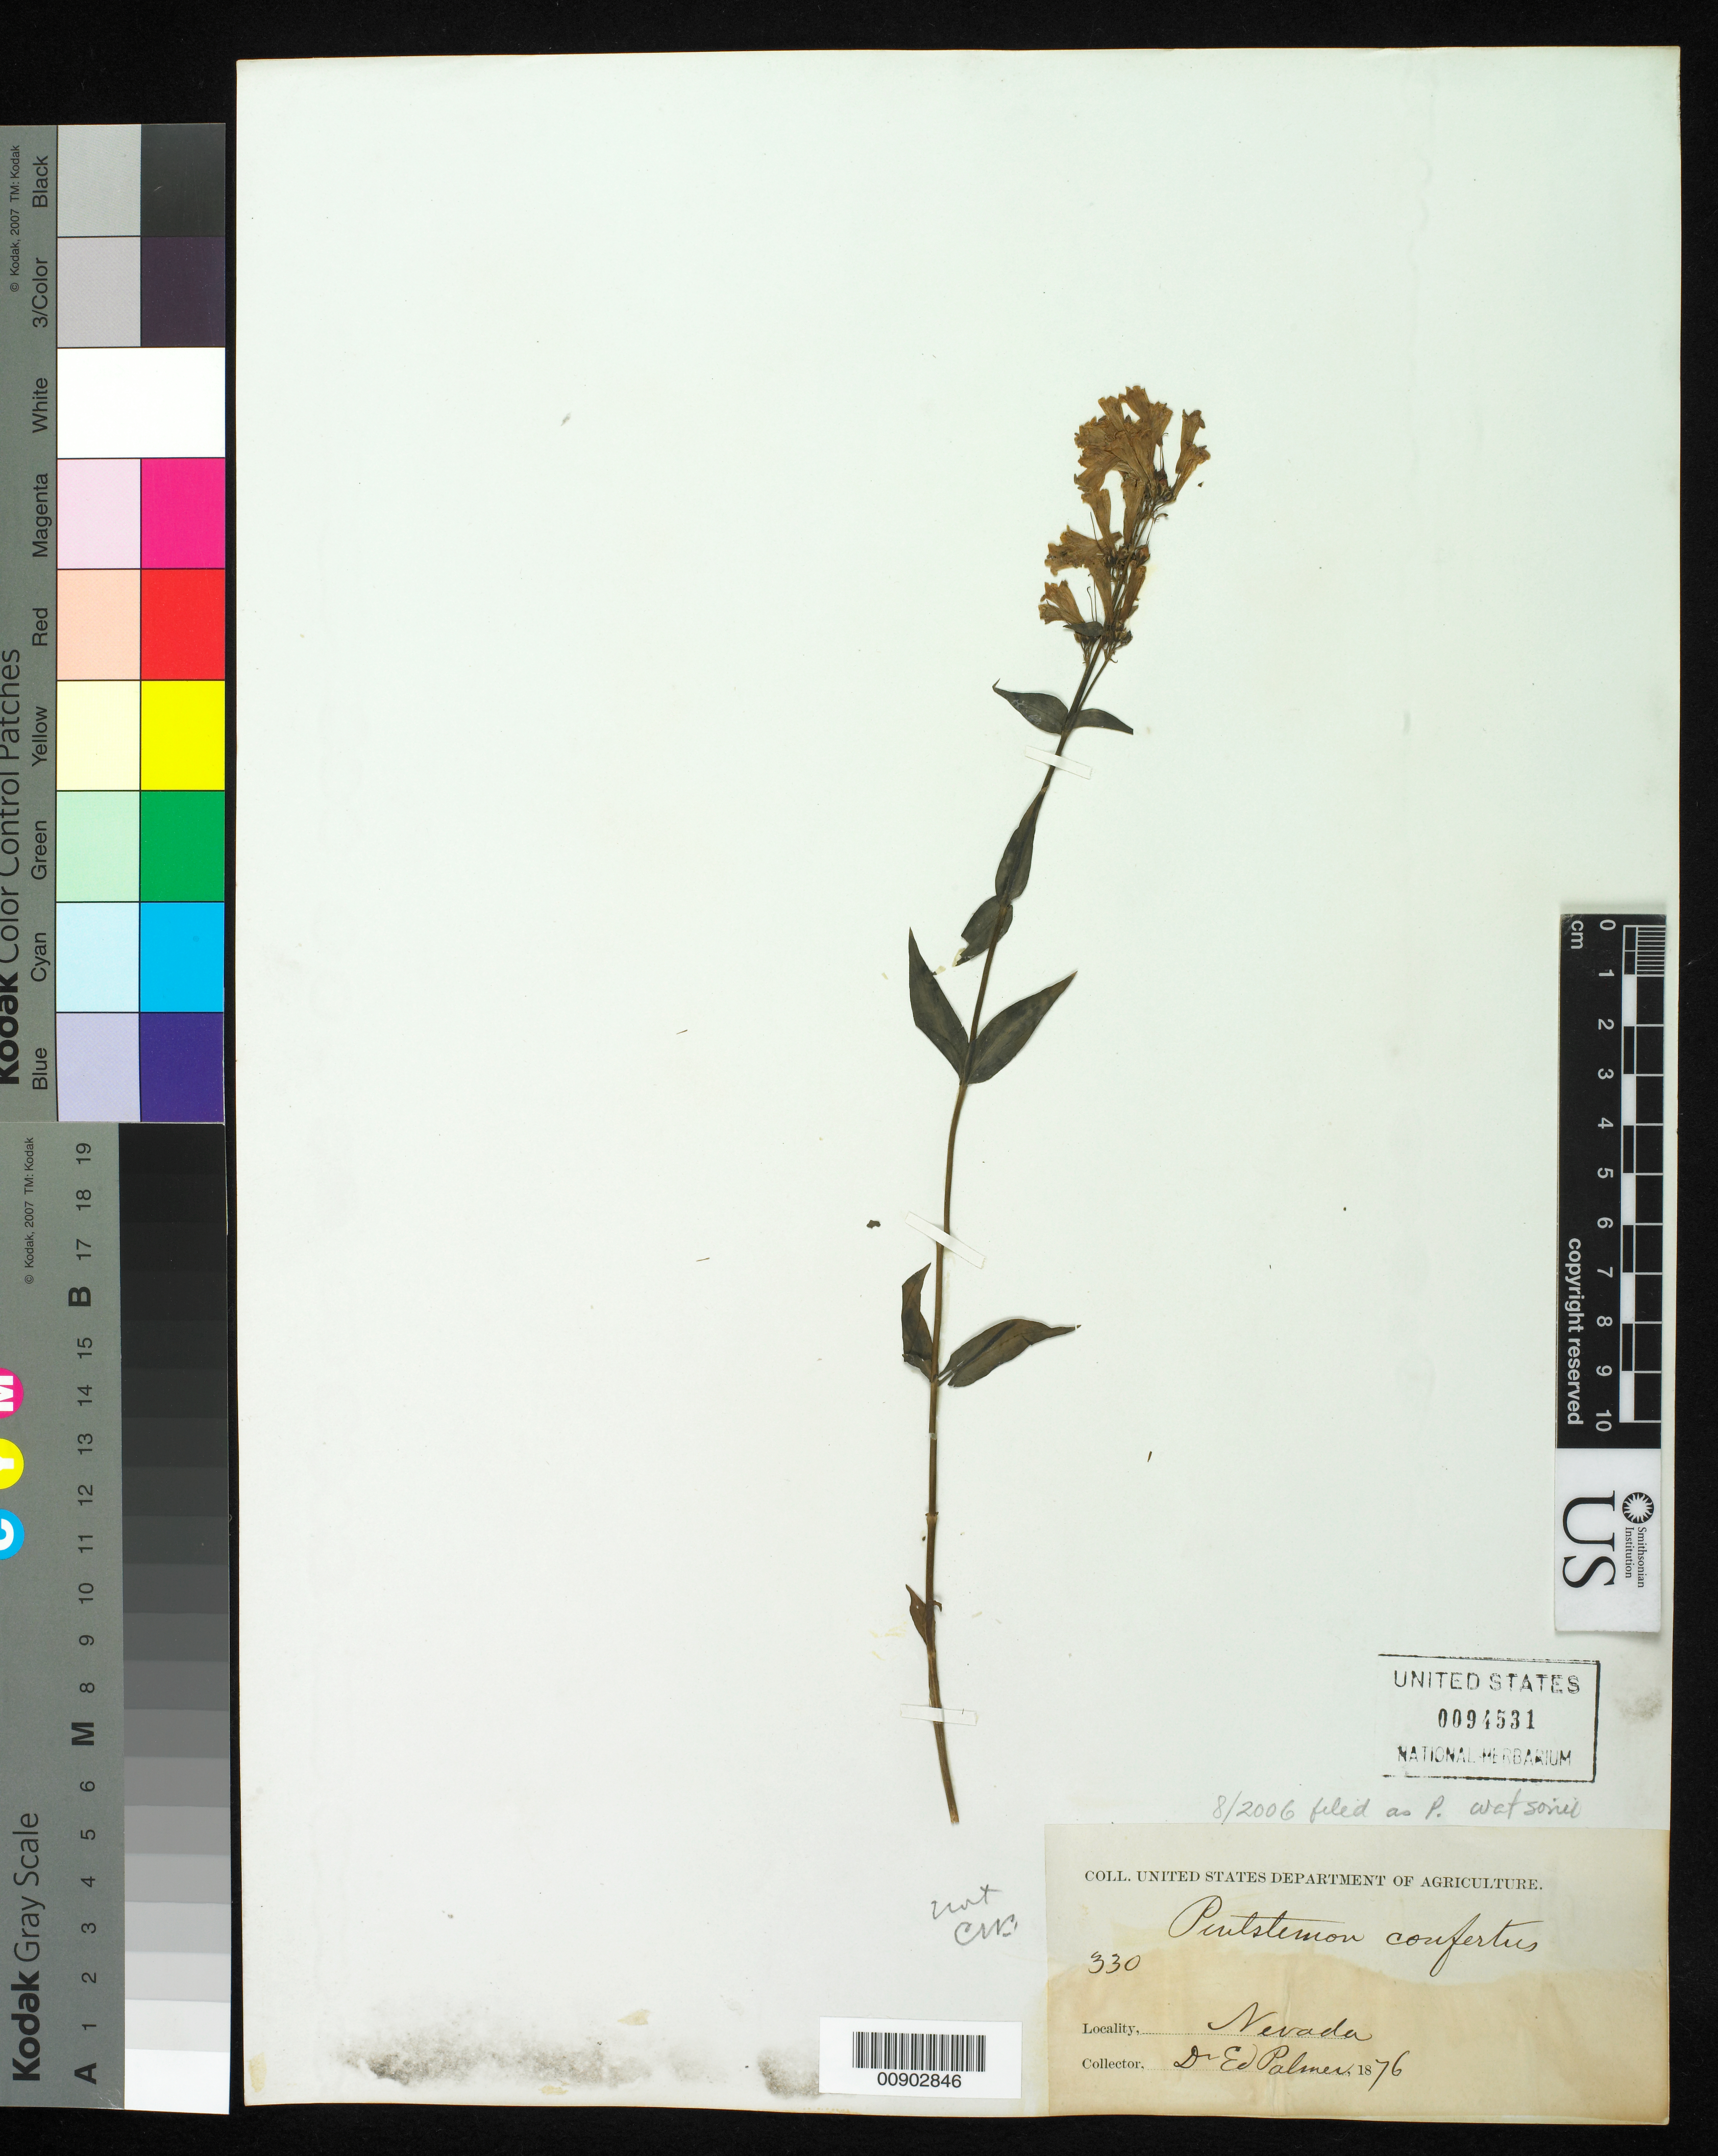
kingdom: Plantae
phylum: Tracheophyta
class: Magnoliopsida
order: Lamiales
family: Plantaginaceae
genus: Penstemon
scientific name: Penstemon watsonii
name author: A. Gray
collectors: E. Palmer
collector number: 330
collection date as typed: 1876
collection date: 1876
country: United States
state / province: Nevada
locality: Nevada.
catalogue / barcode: US 94531